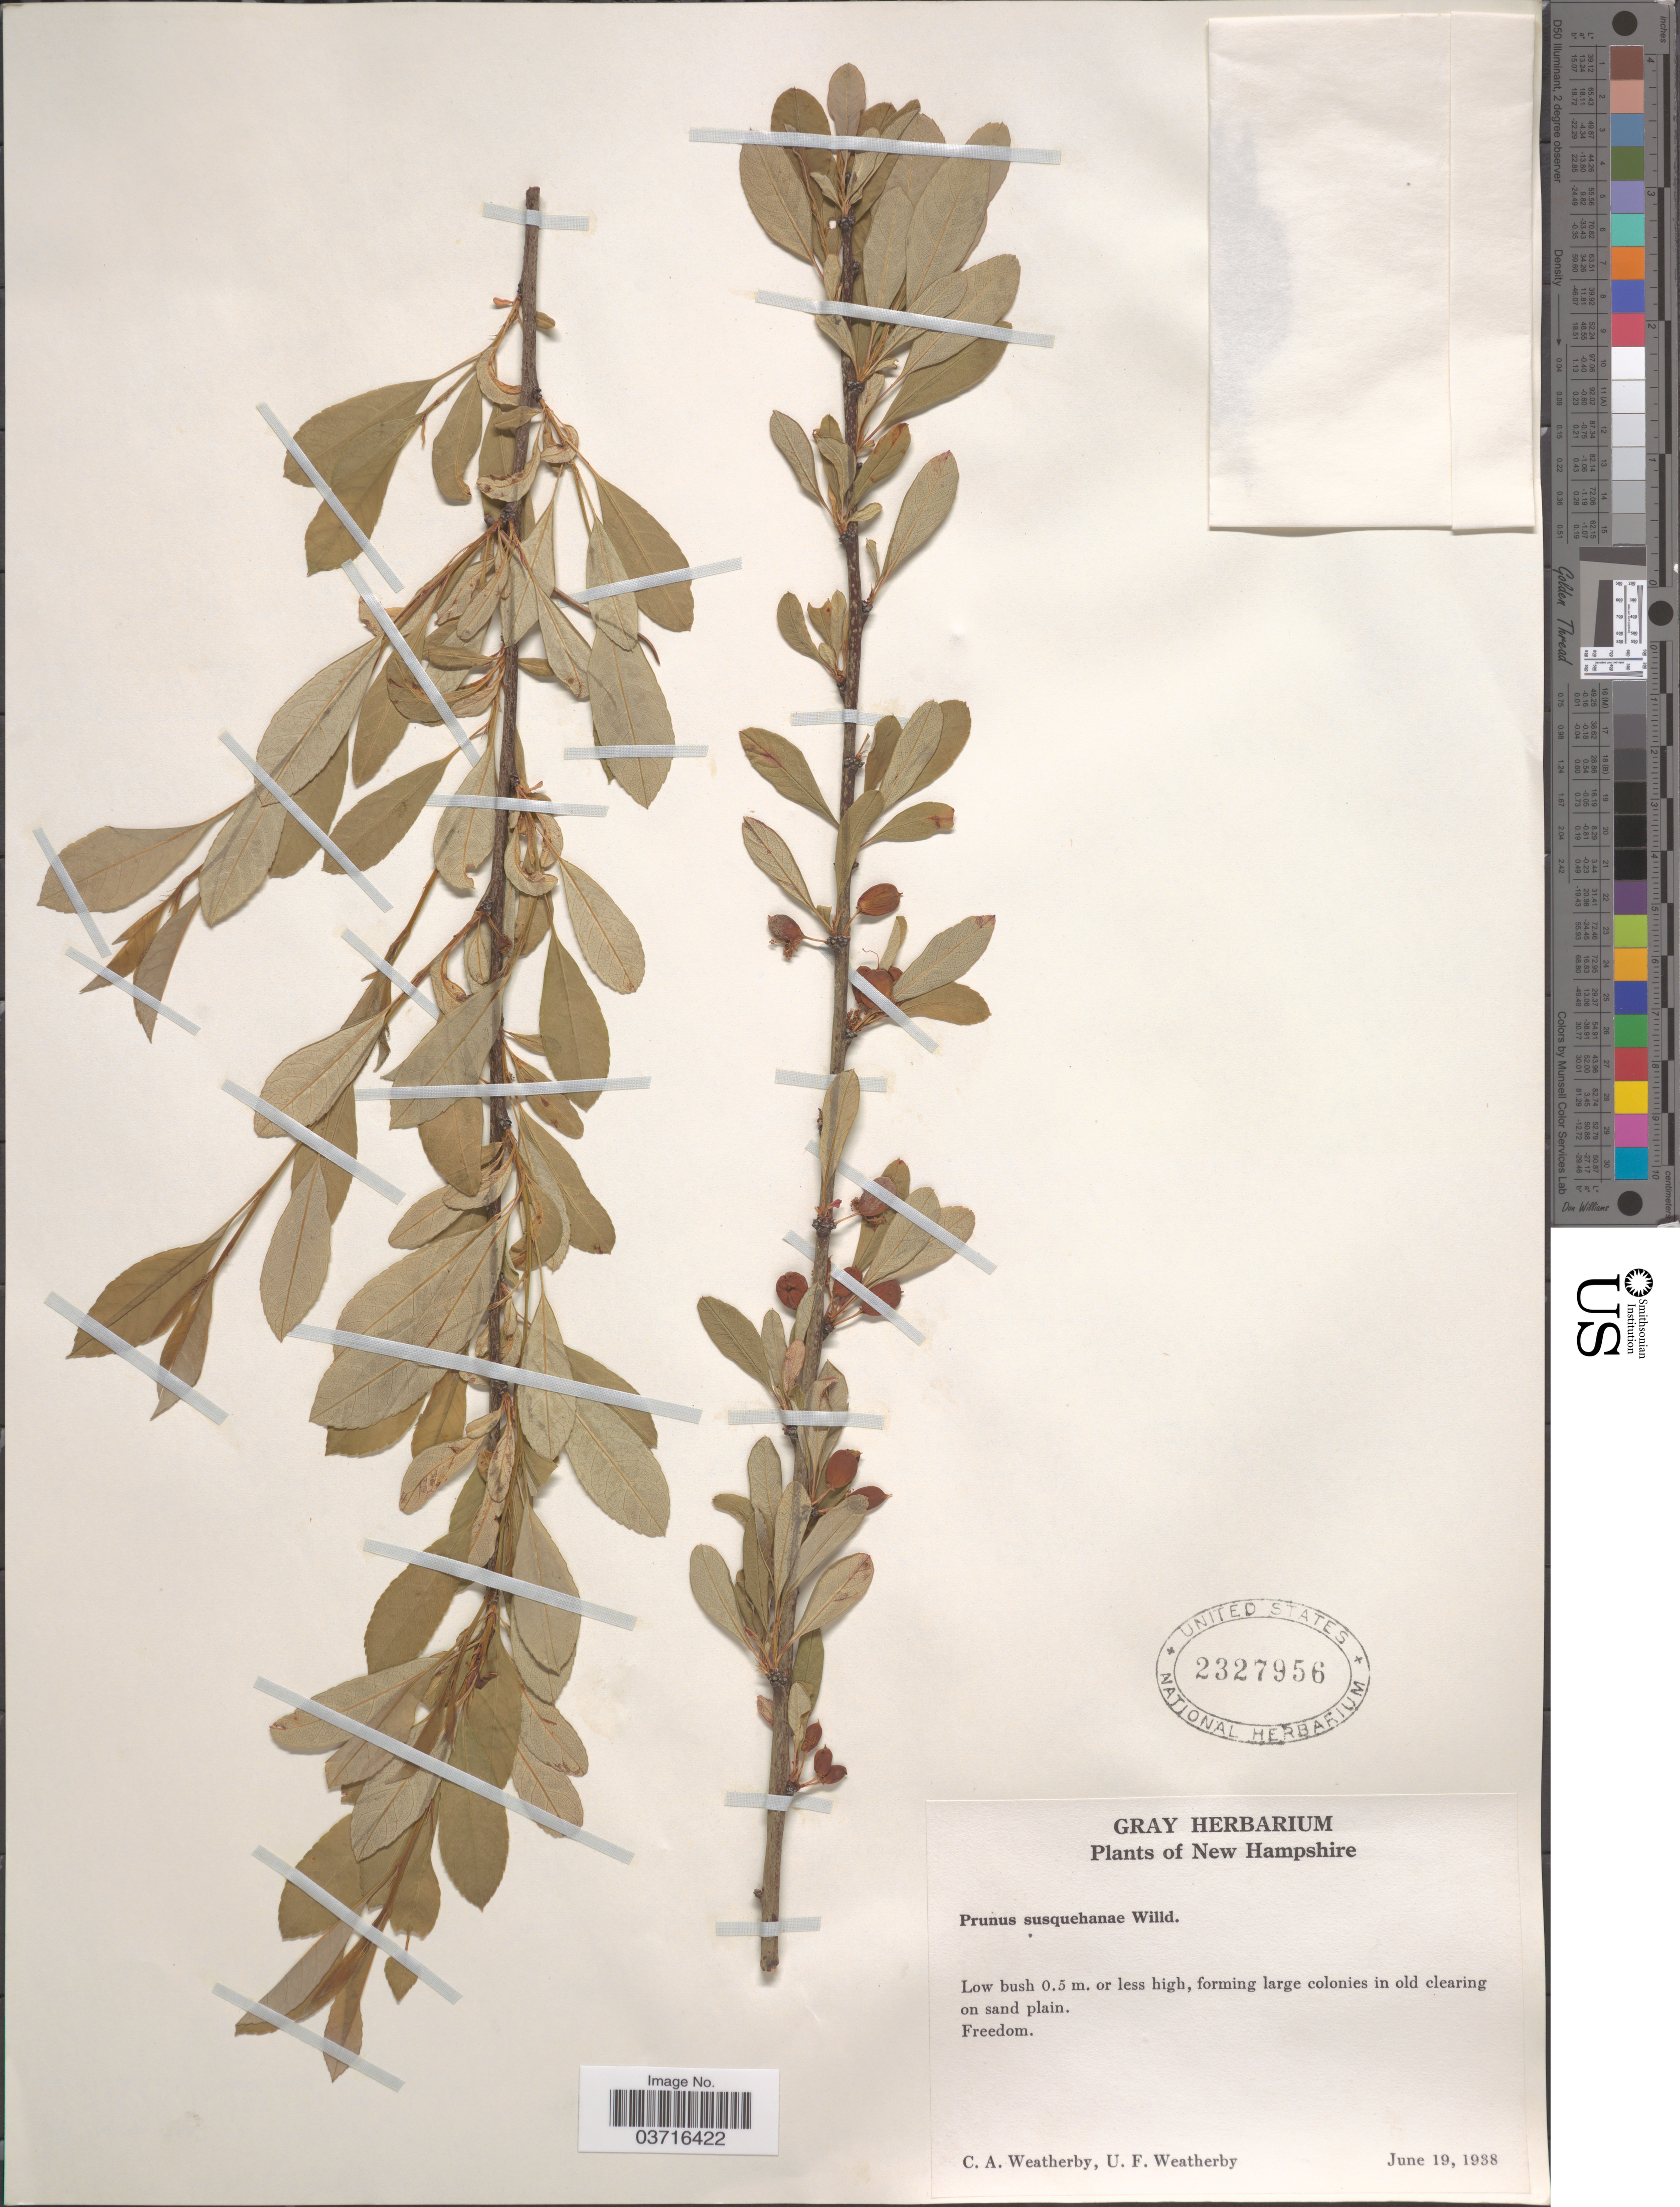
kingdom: Plantae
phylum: Tracheophyta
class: Magnoliopsida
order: Rosales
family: Rosaceae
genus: Prunus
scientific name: Prunus susquehanae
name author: Willd.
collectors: C. A. Weatherby & U. Weatherby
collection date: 1938-06-19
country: United States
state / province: New Hampshire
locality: Freedom.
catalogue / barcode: US 2327956